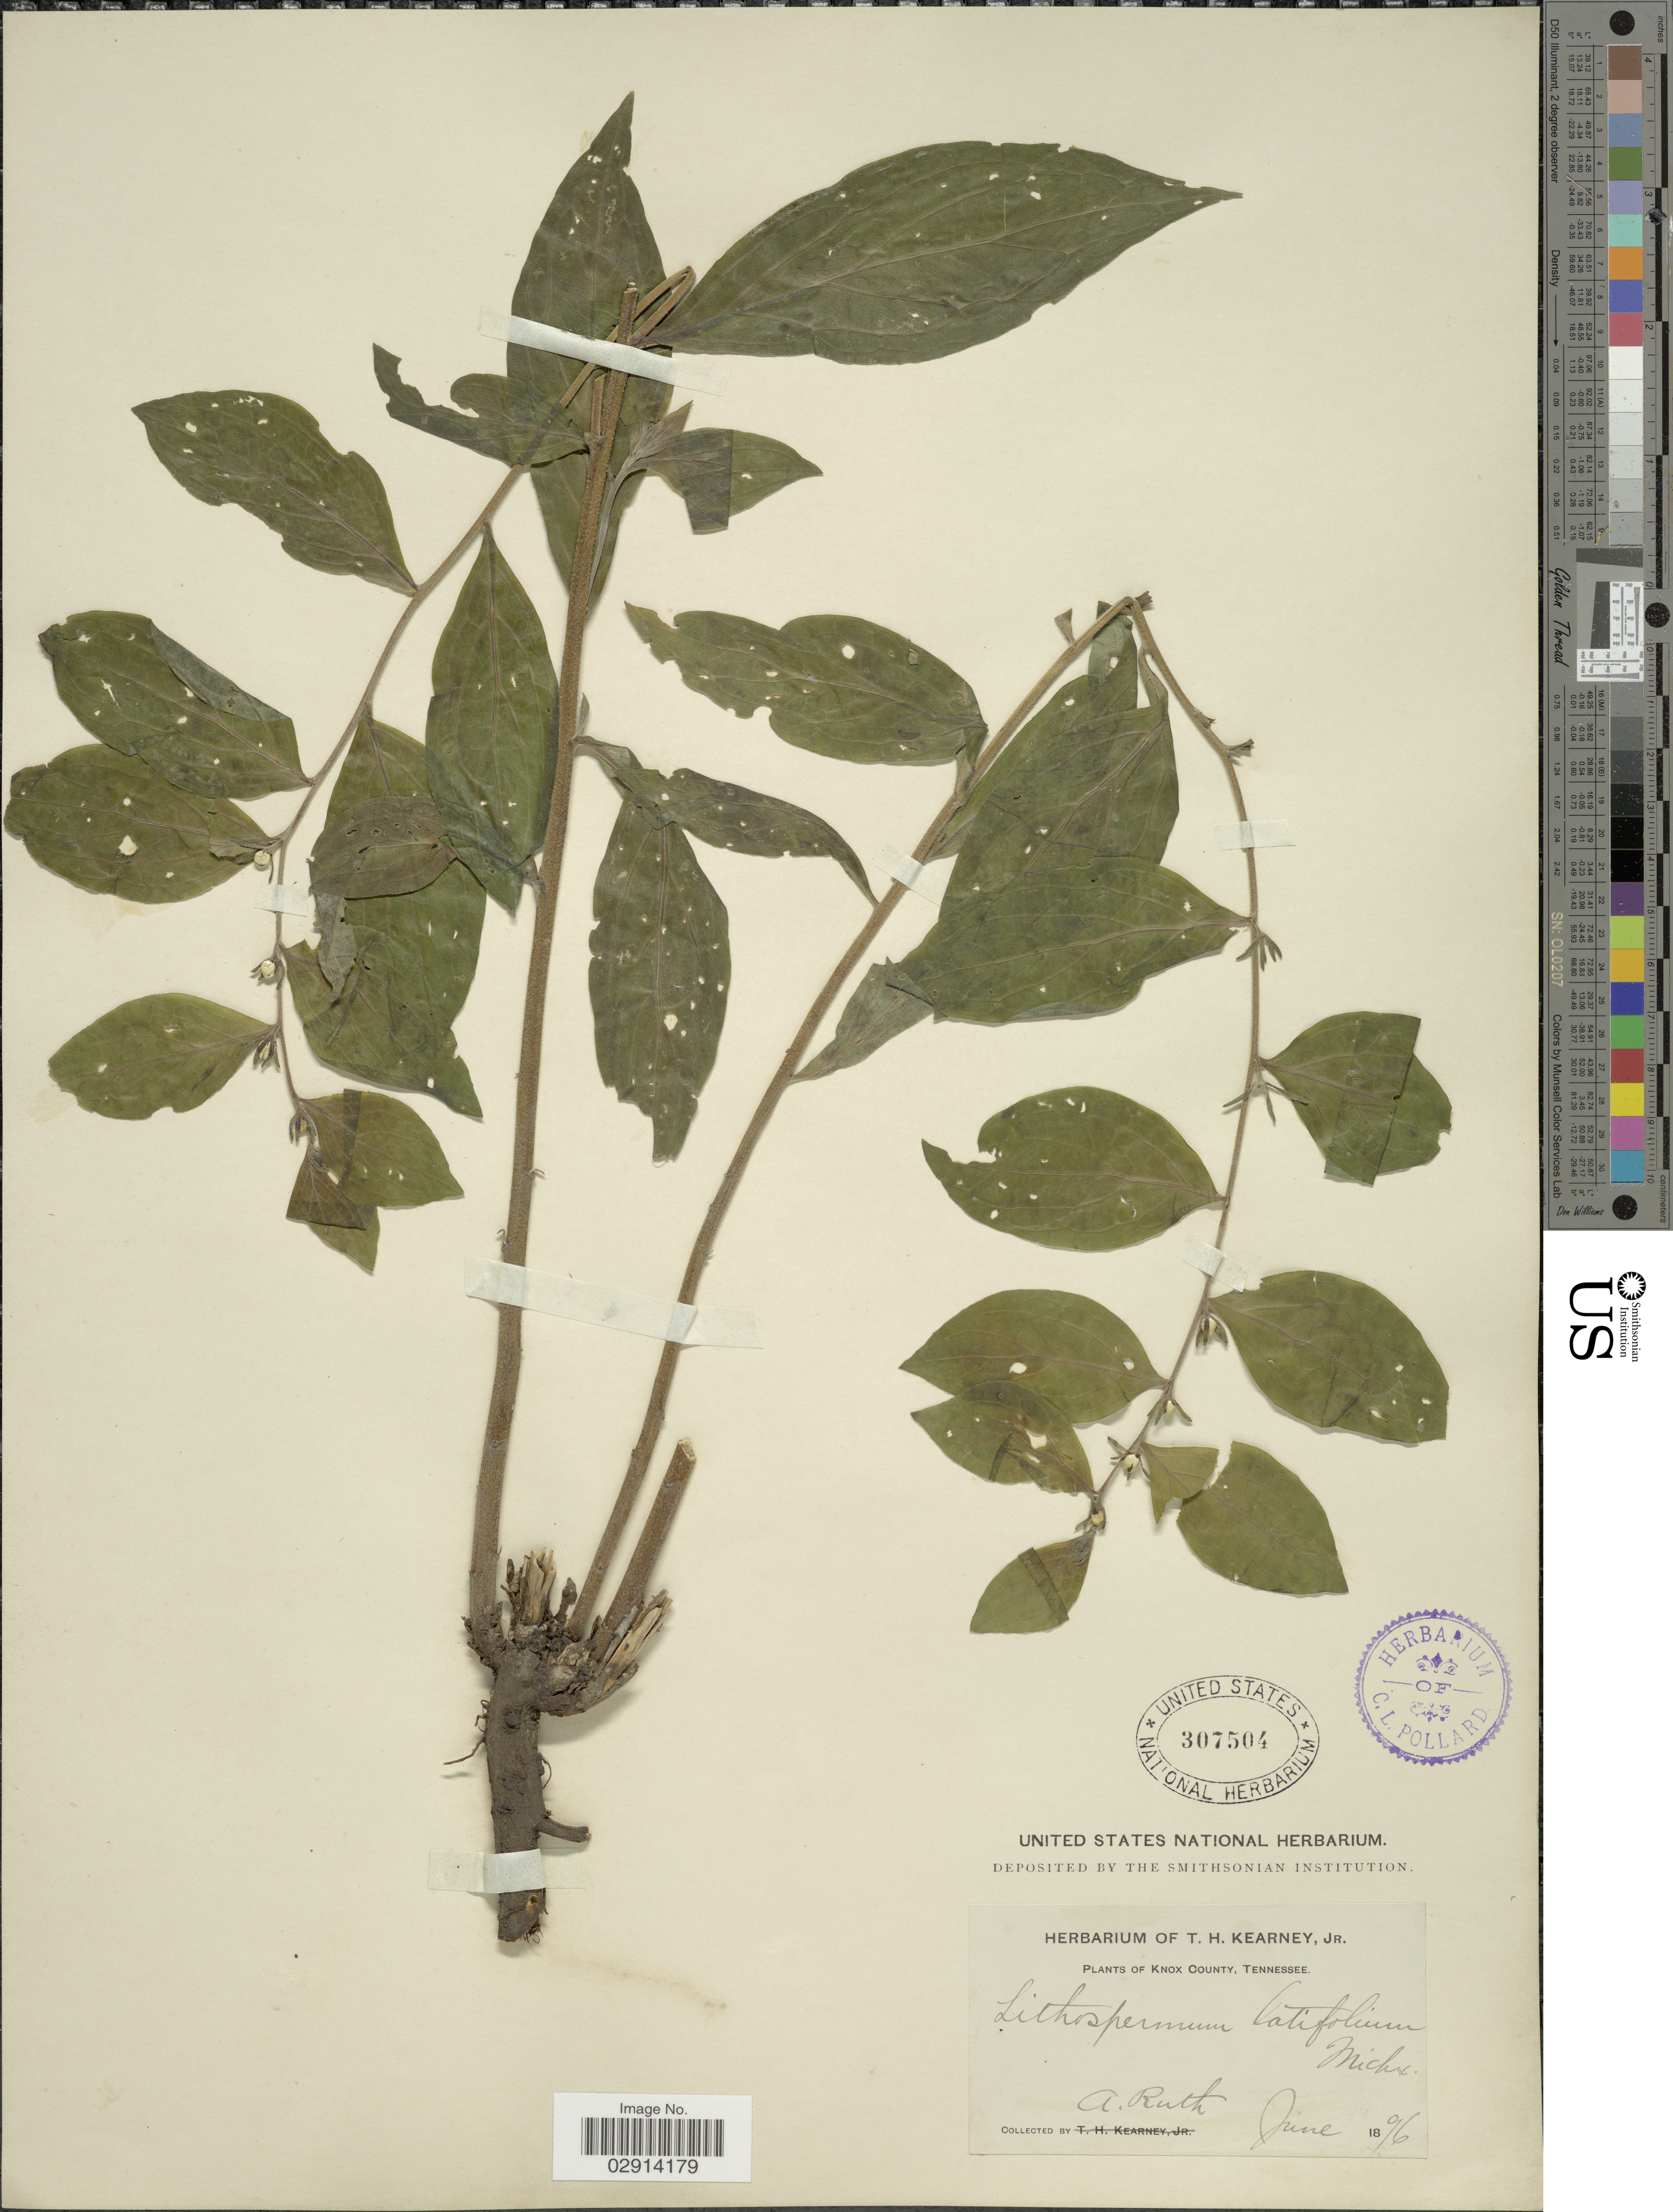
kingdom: Plantae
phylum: Tracheophyta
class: Magnoliopsida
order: Boraginales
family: Boraginaceae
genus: Lithospermum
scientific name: Lithospermum latifolium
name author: Michx.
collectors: A. Ruth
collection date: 1896-06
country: United States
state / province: Tennessee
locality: Knox County.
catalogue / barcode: US 307504